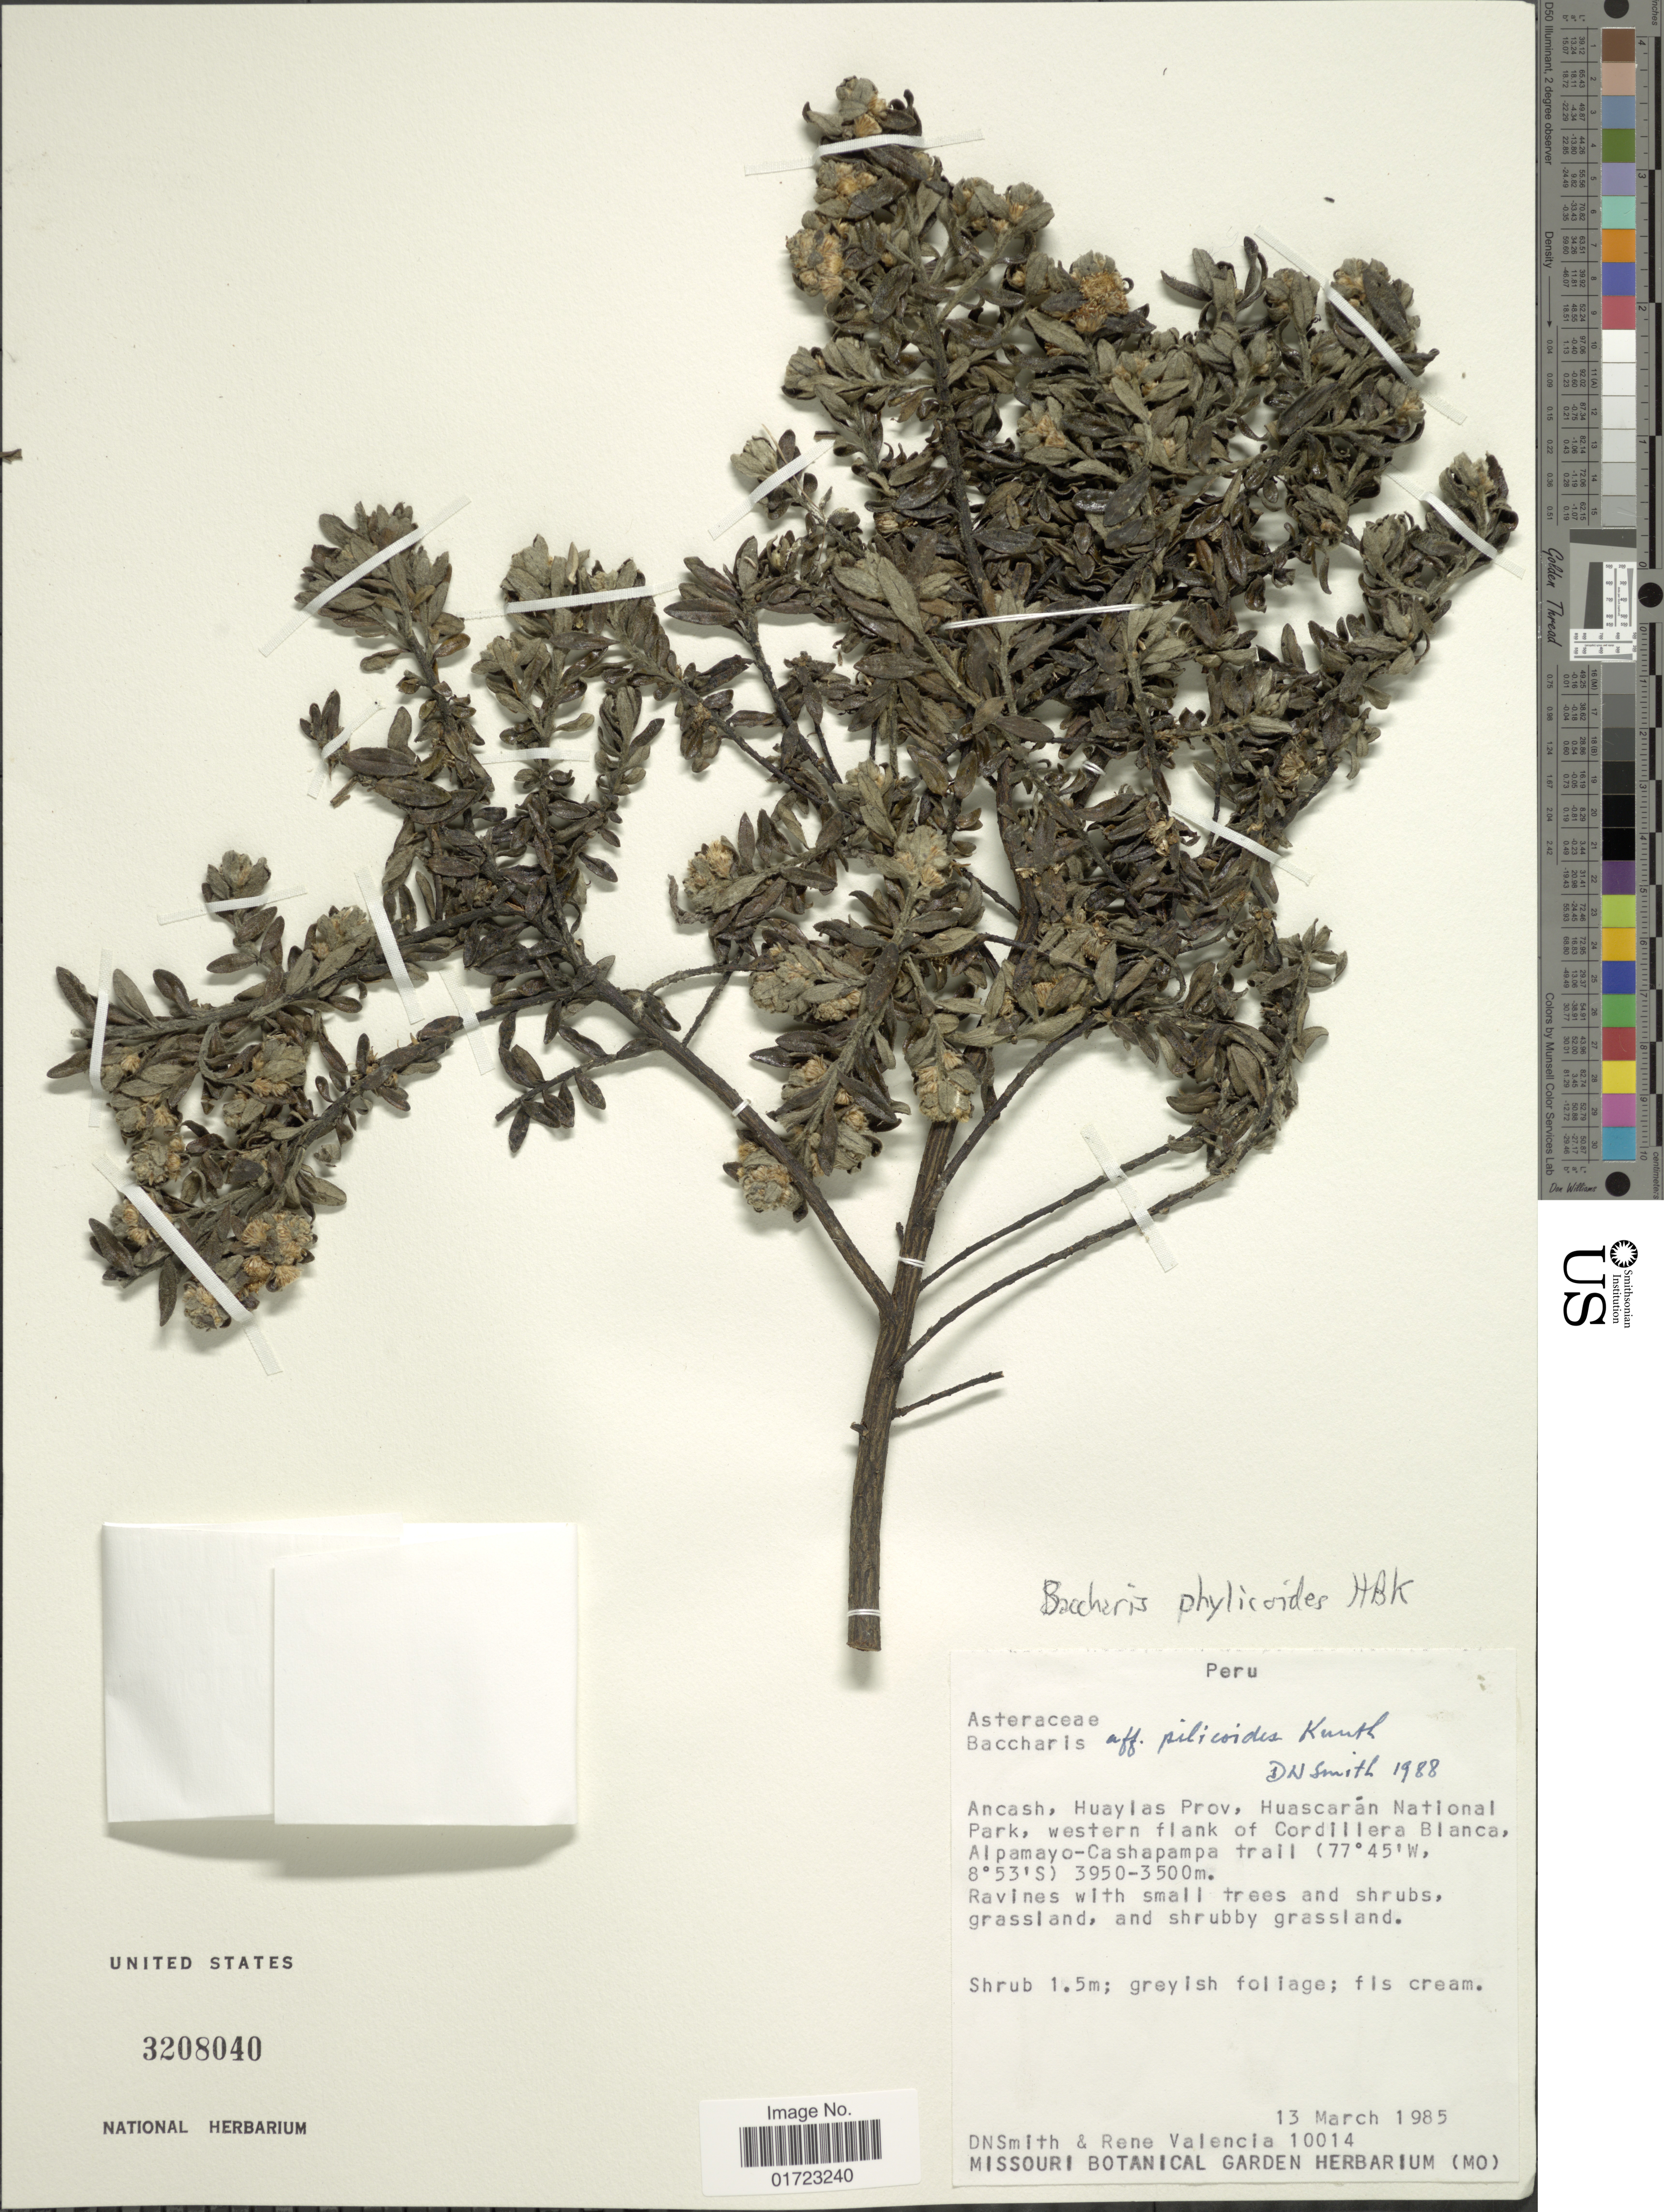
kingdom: Plantae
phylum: Tracheophyta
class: Magnoliopsida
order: Asterales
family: Asteraceae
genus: Baccharis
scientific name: Baccharis phylicoides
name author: Kunth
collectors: D. Smith & R. Valencia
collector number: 10014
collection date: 1985-03-13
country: Peru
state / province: Ancash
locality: Ancash, Huaylas Prov., Huascaran National Park, western flank of Cordillera Blanca. Alpamayo-Cashapampa trail.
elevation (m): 3500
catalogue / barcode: US 3208040